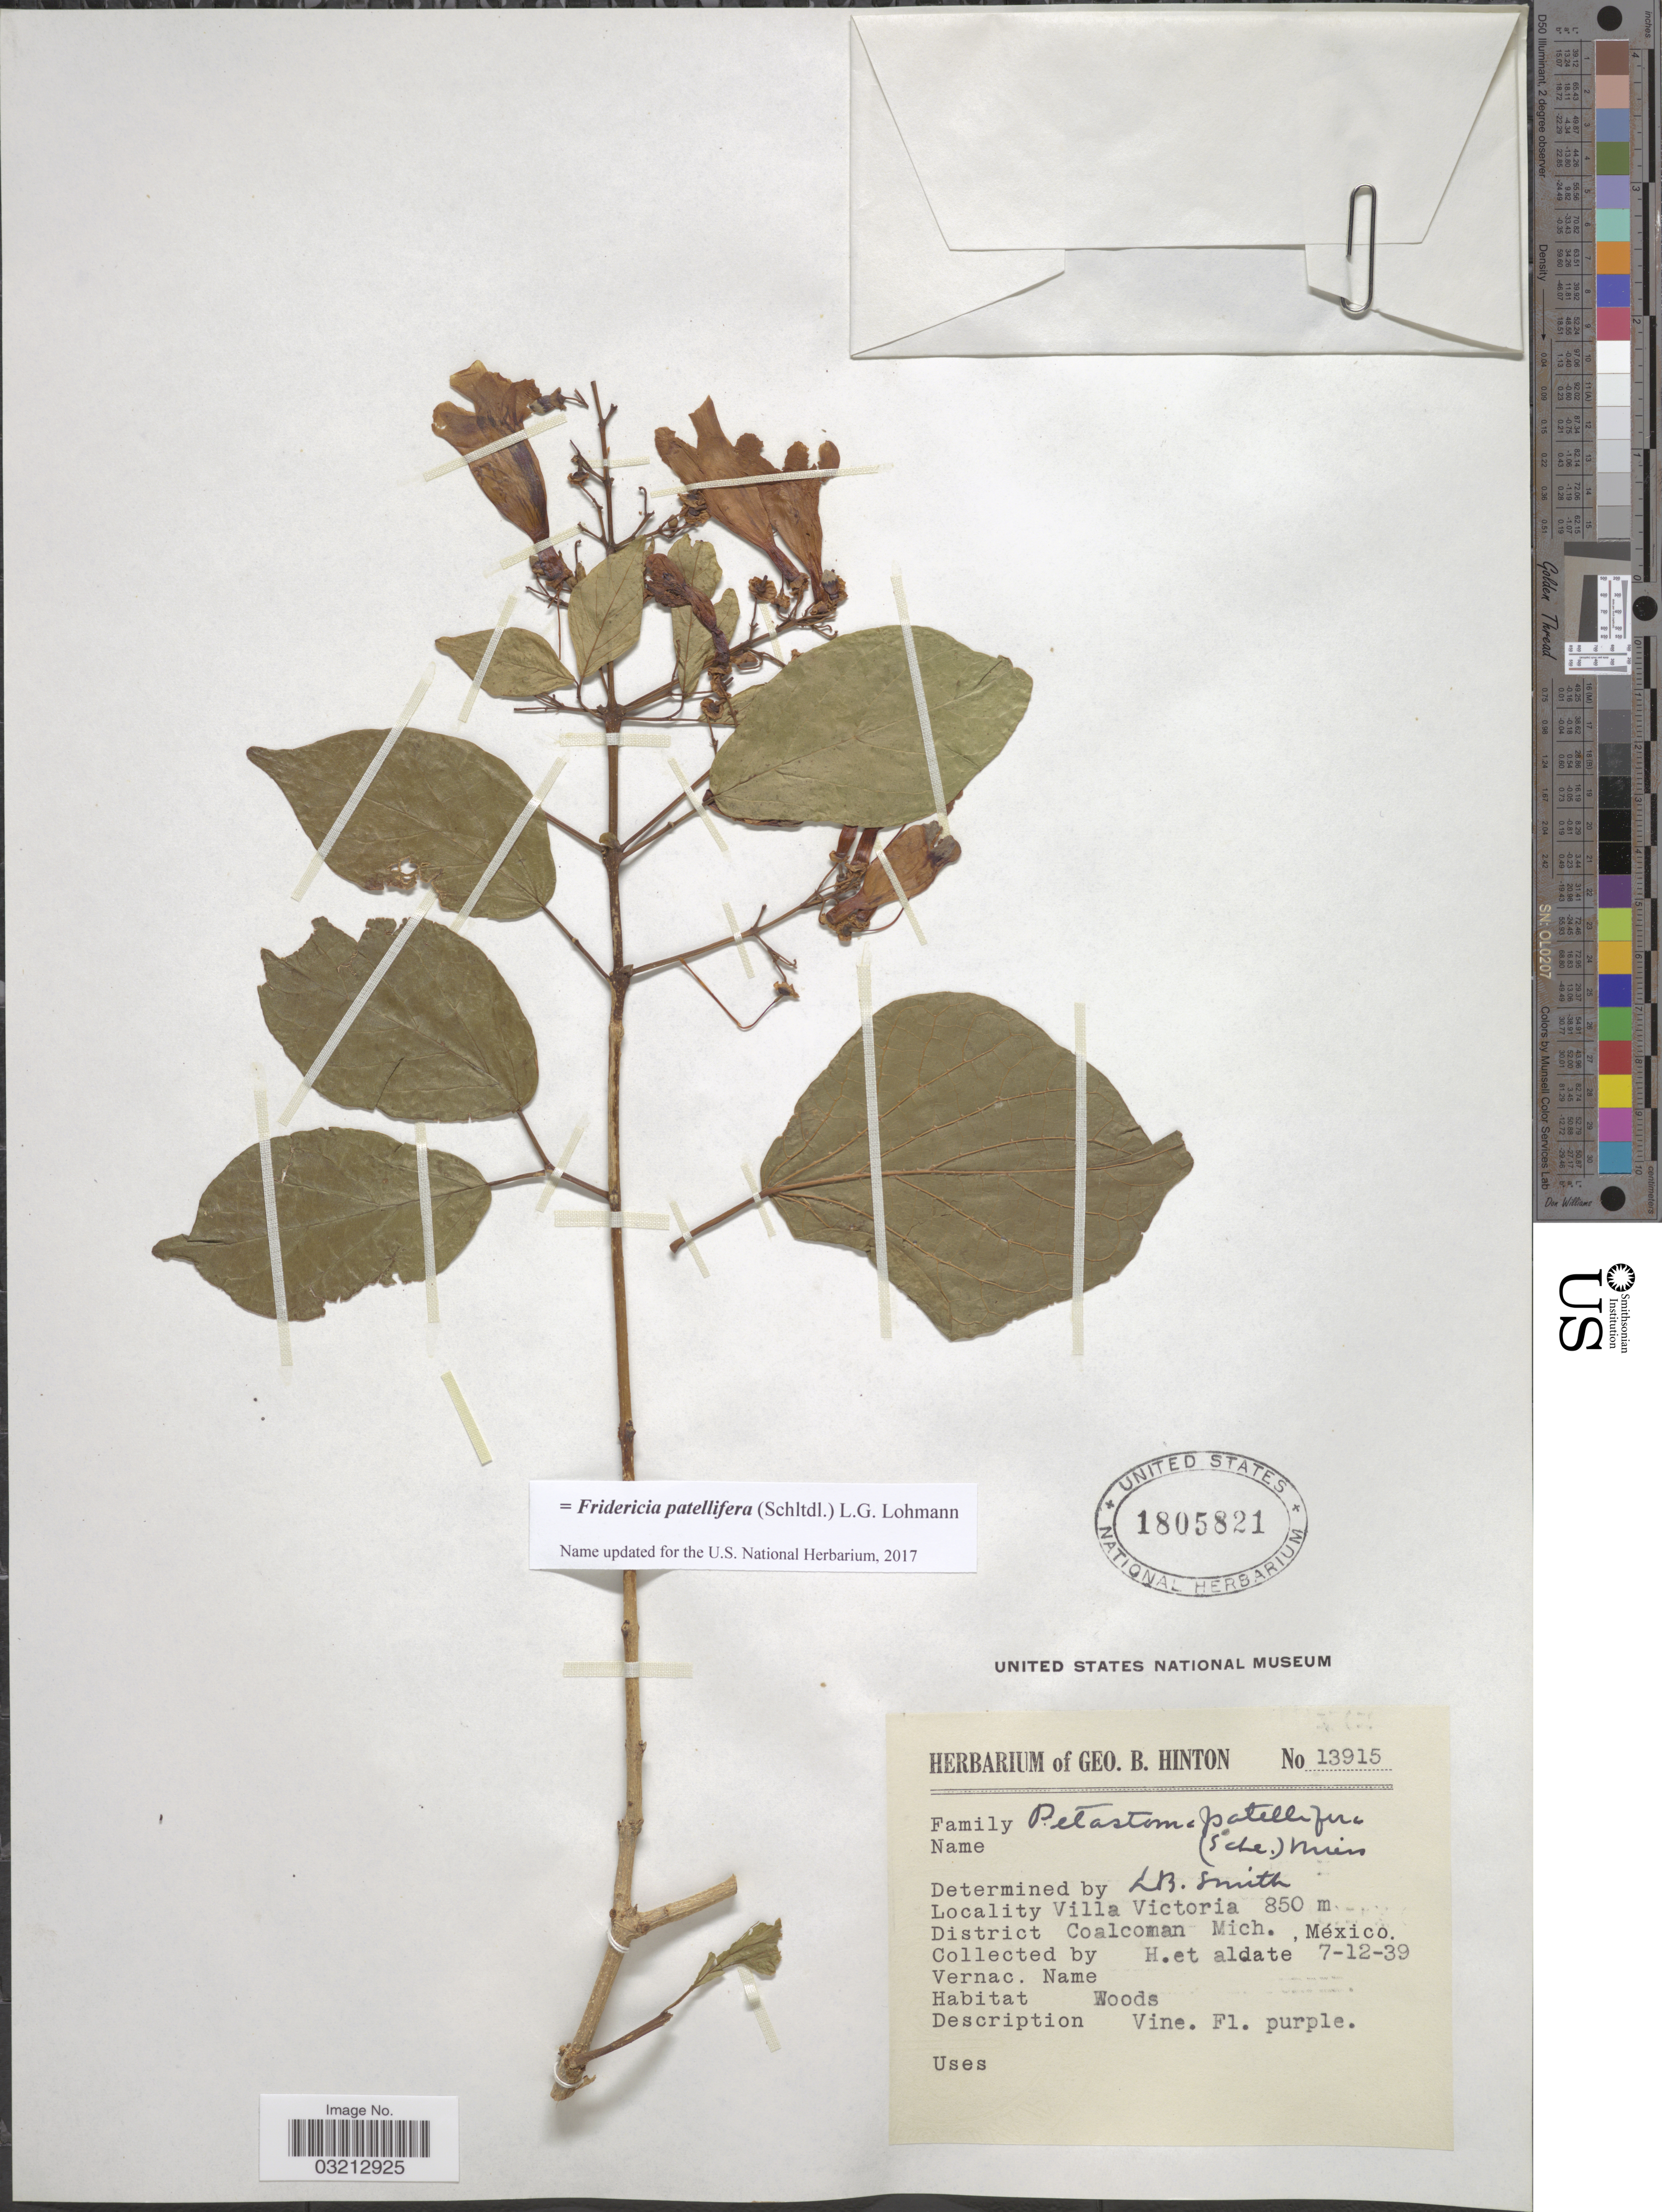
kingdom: Plantae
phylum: Tracheophyta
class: Magnoliopsida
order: Lamiales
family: Bignoniaceae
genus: Fridericia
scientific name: Fridericia patellifera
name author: (Schltdl.) L.G. Lohmann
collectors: G. B. Hinton & et al.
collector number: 13915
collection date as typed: Transcribed d/m/y: 7/12/39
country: Mexico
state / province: Michoacán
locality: Villa Victoria. District Coalcoman Mich.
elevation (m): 850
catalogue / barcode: US 1805821